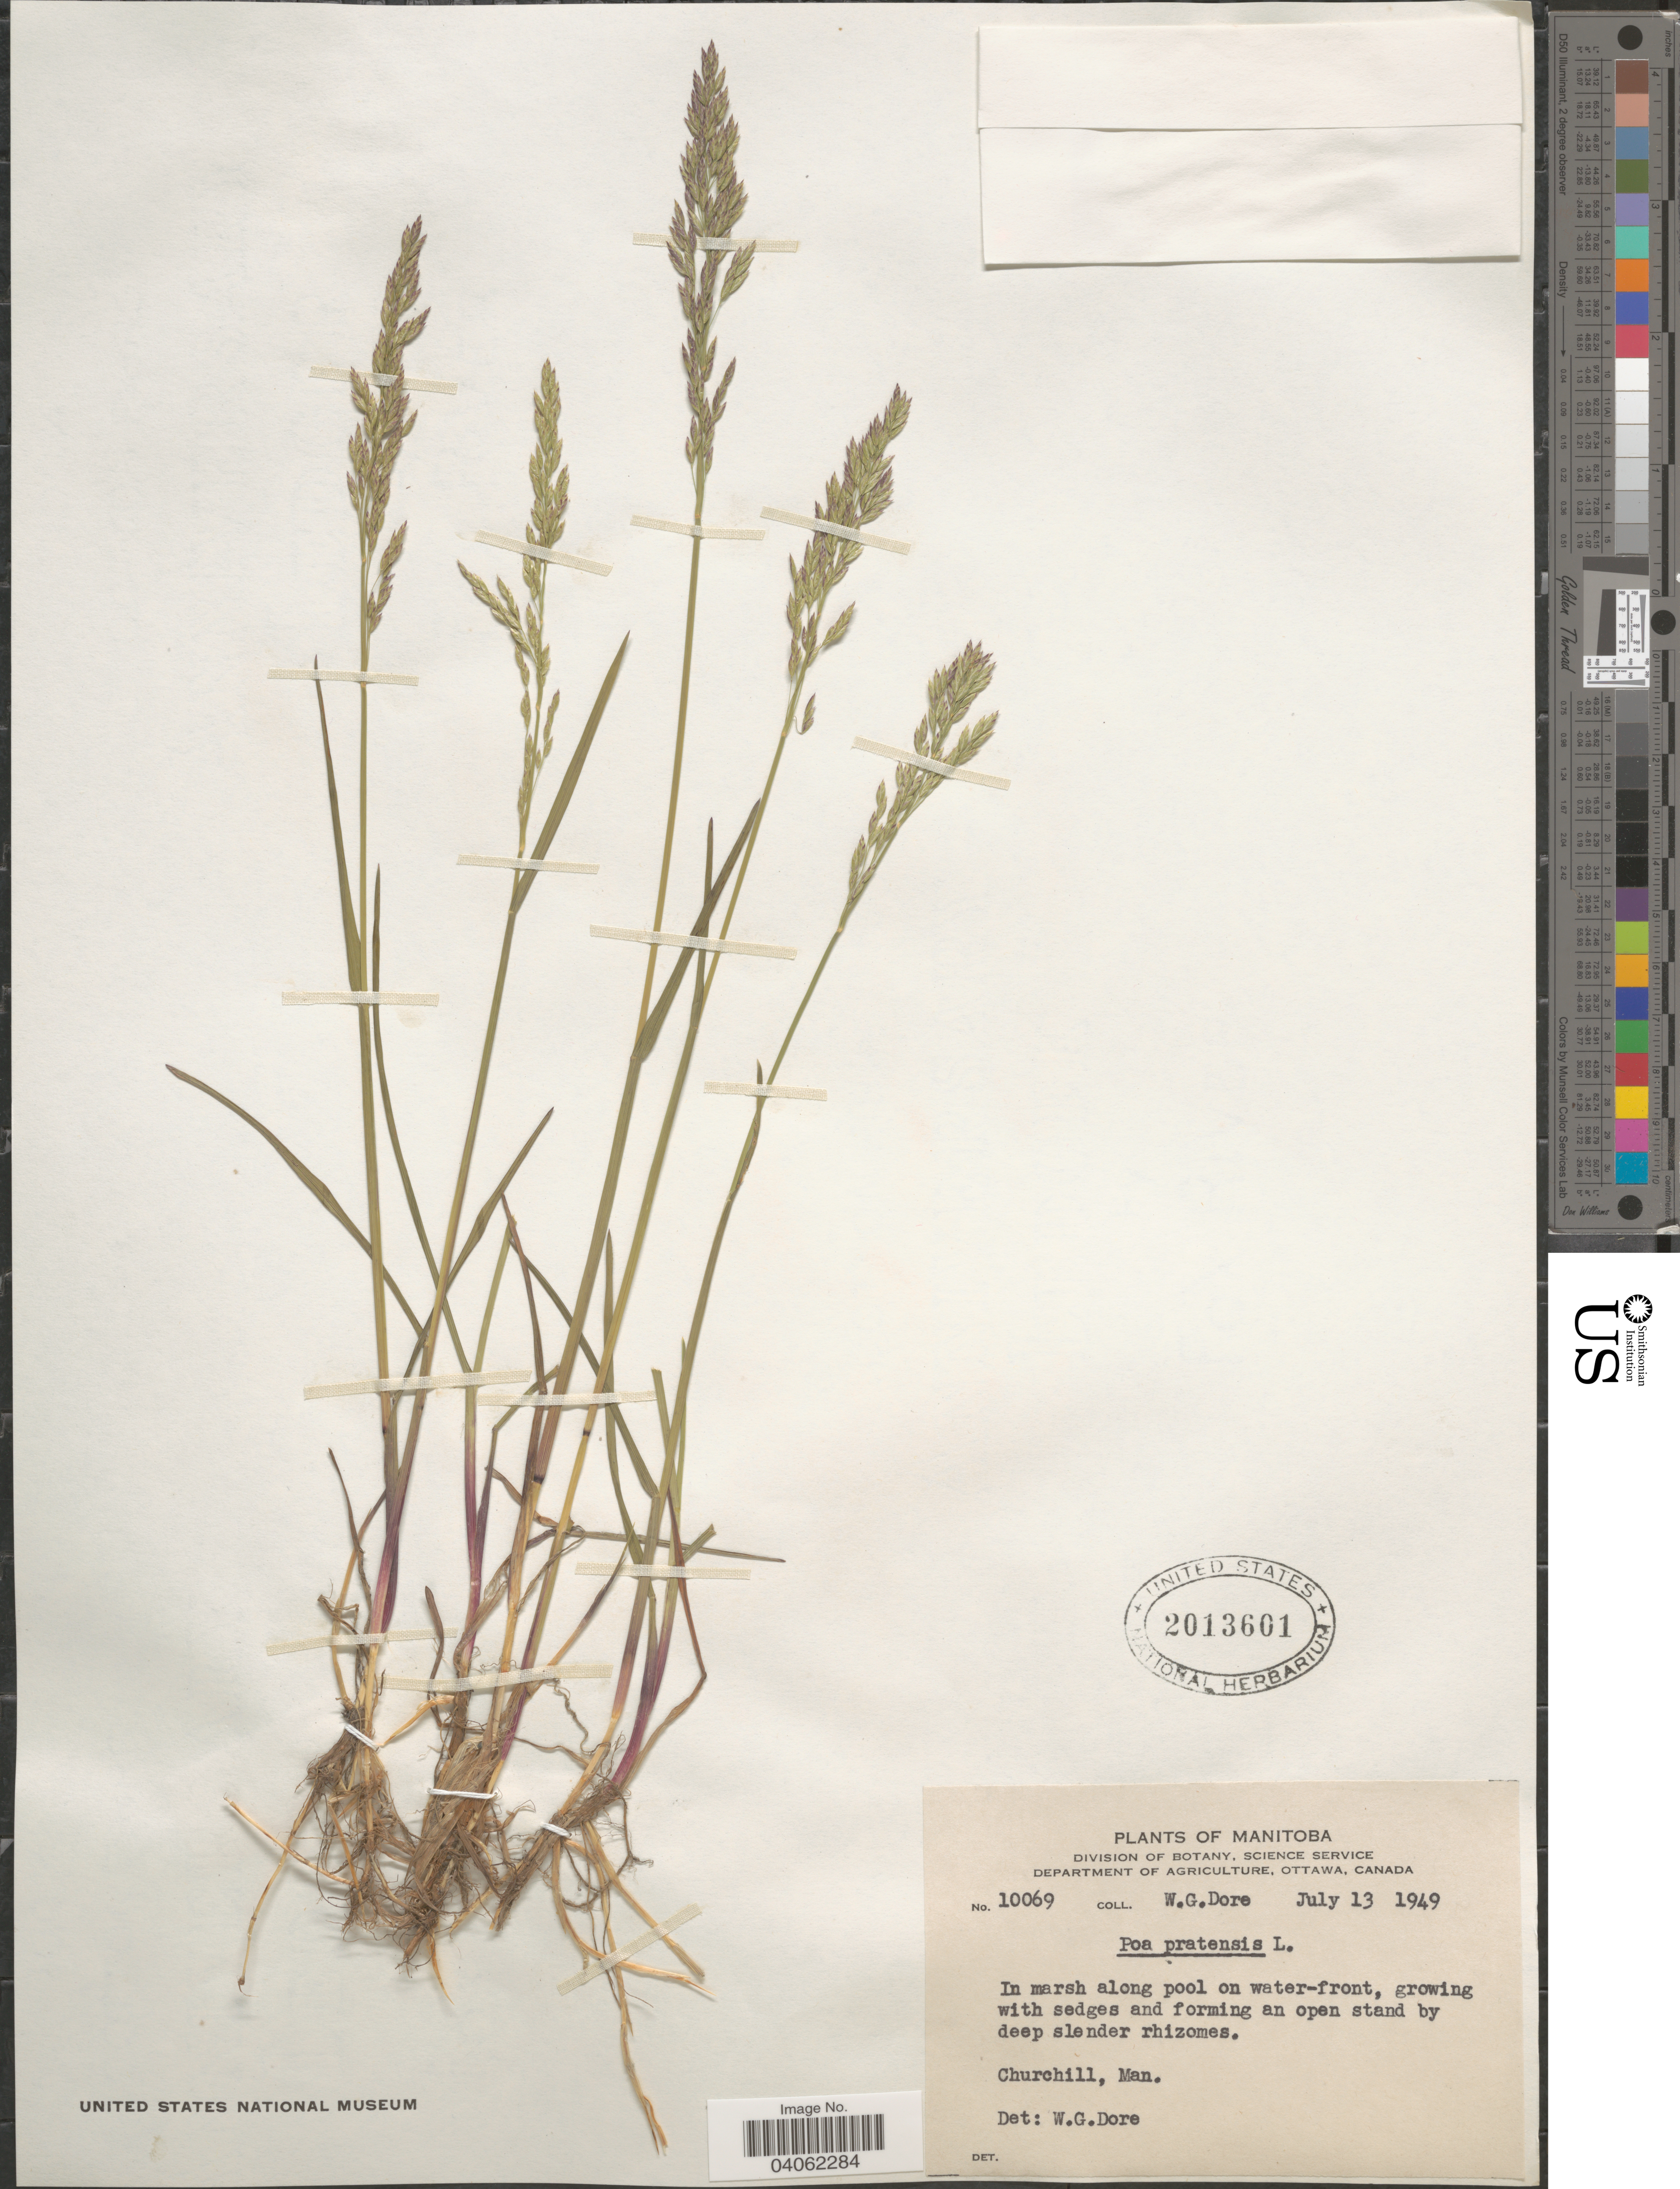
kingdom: Plantae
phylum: Tracheophyta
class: Liliopsida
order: Poales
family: Poaceae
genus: Poa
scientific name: Poa pratensis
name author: L.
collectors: W. Dore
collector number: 10069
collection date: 1949-07-13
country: Canada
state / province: Manitoba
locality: Churchill.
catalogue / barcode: US 2013601